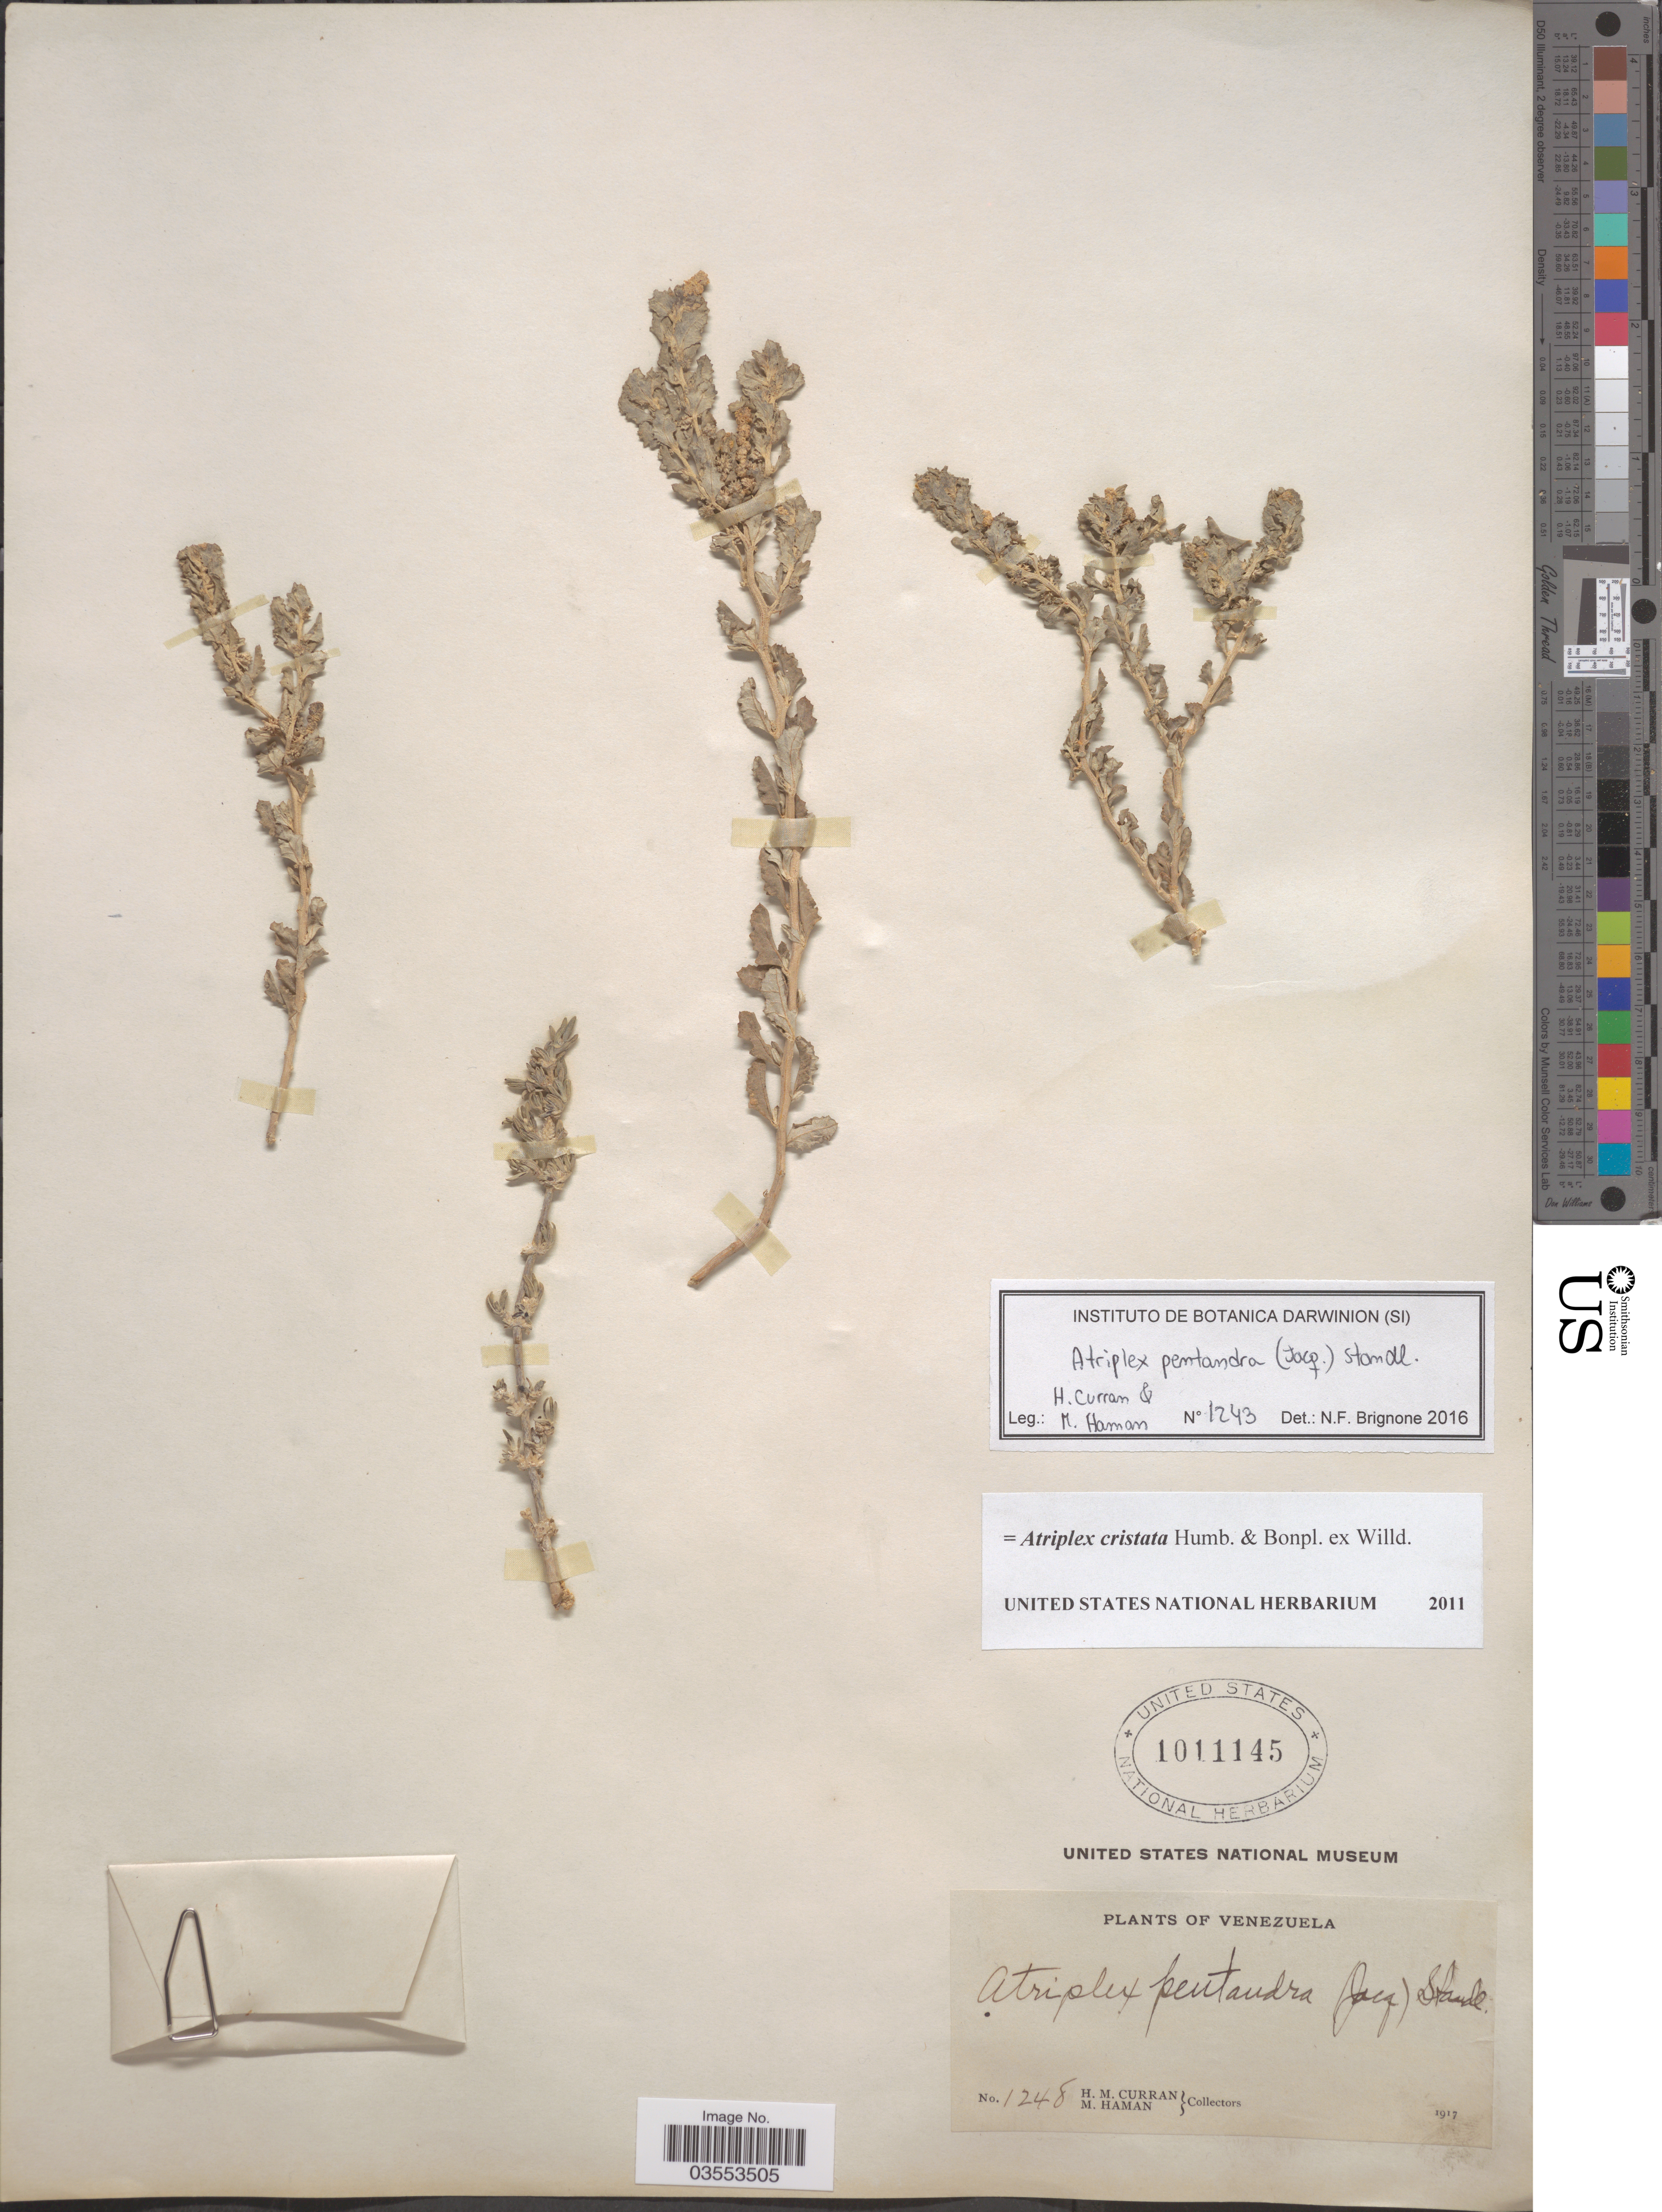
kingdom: Plantae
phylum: Tracheophyta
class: Magnoliopsida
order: Caryophyllales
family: Amaranthaceae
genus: Atriplex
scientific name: Atriplex pentandra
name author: (Jacq.) Standl.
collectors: H. M. Curran & M. Haman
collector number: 1248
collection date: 1917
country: Venezuela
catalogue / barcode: US 1011145